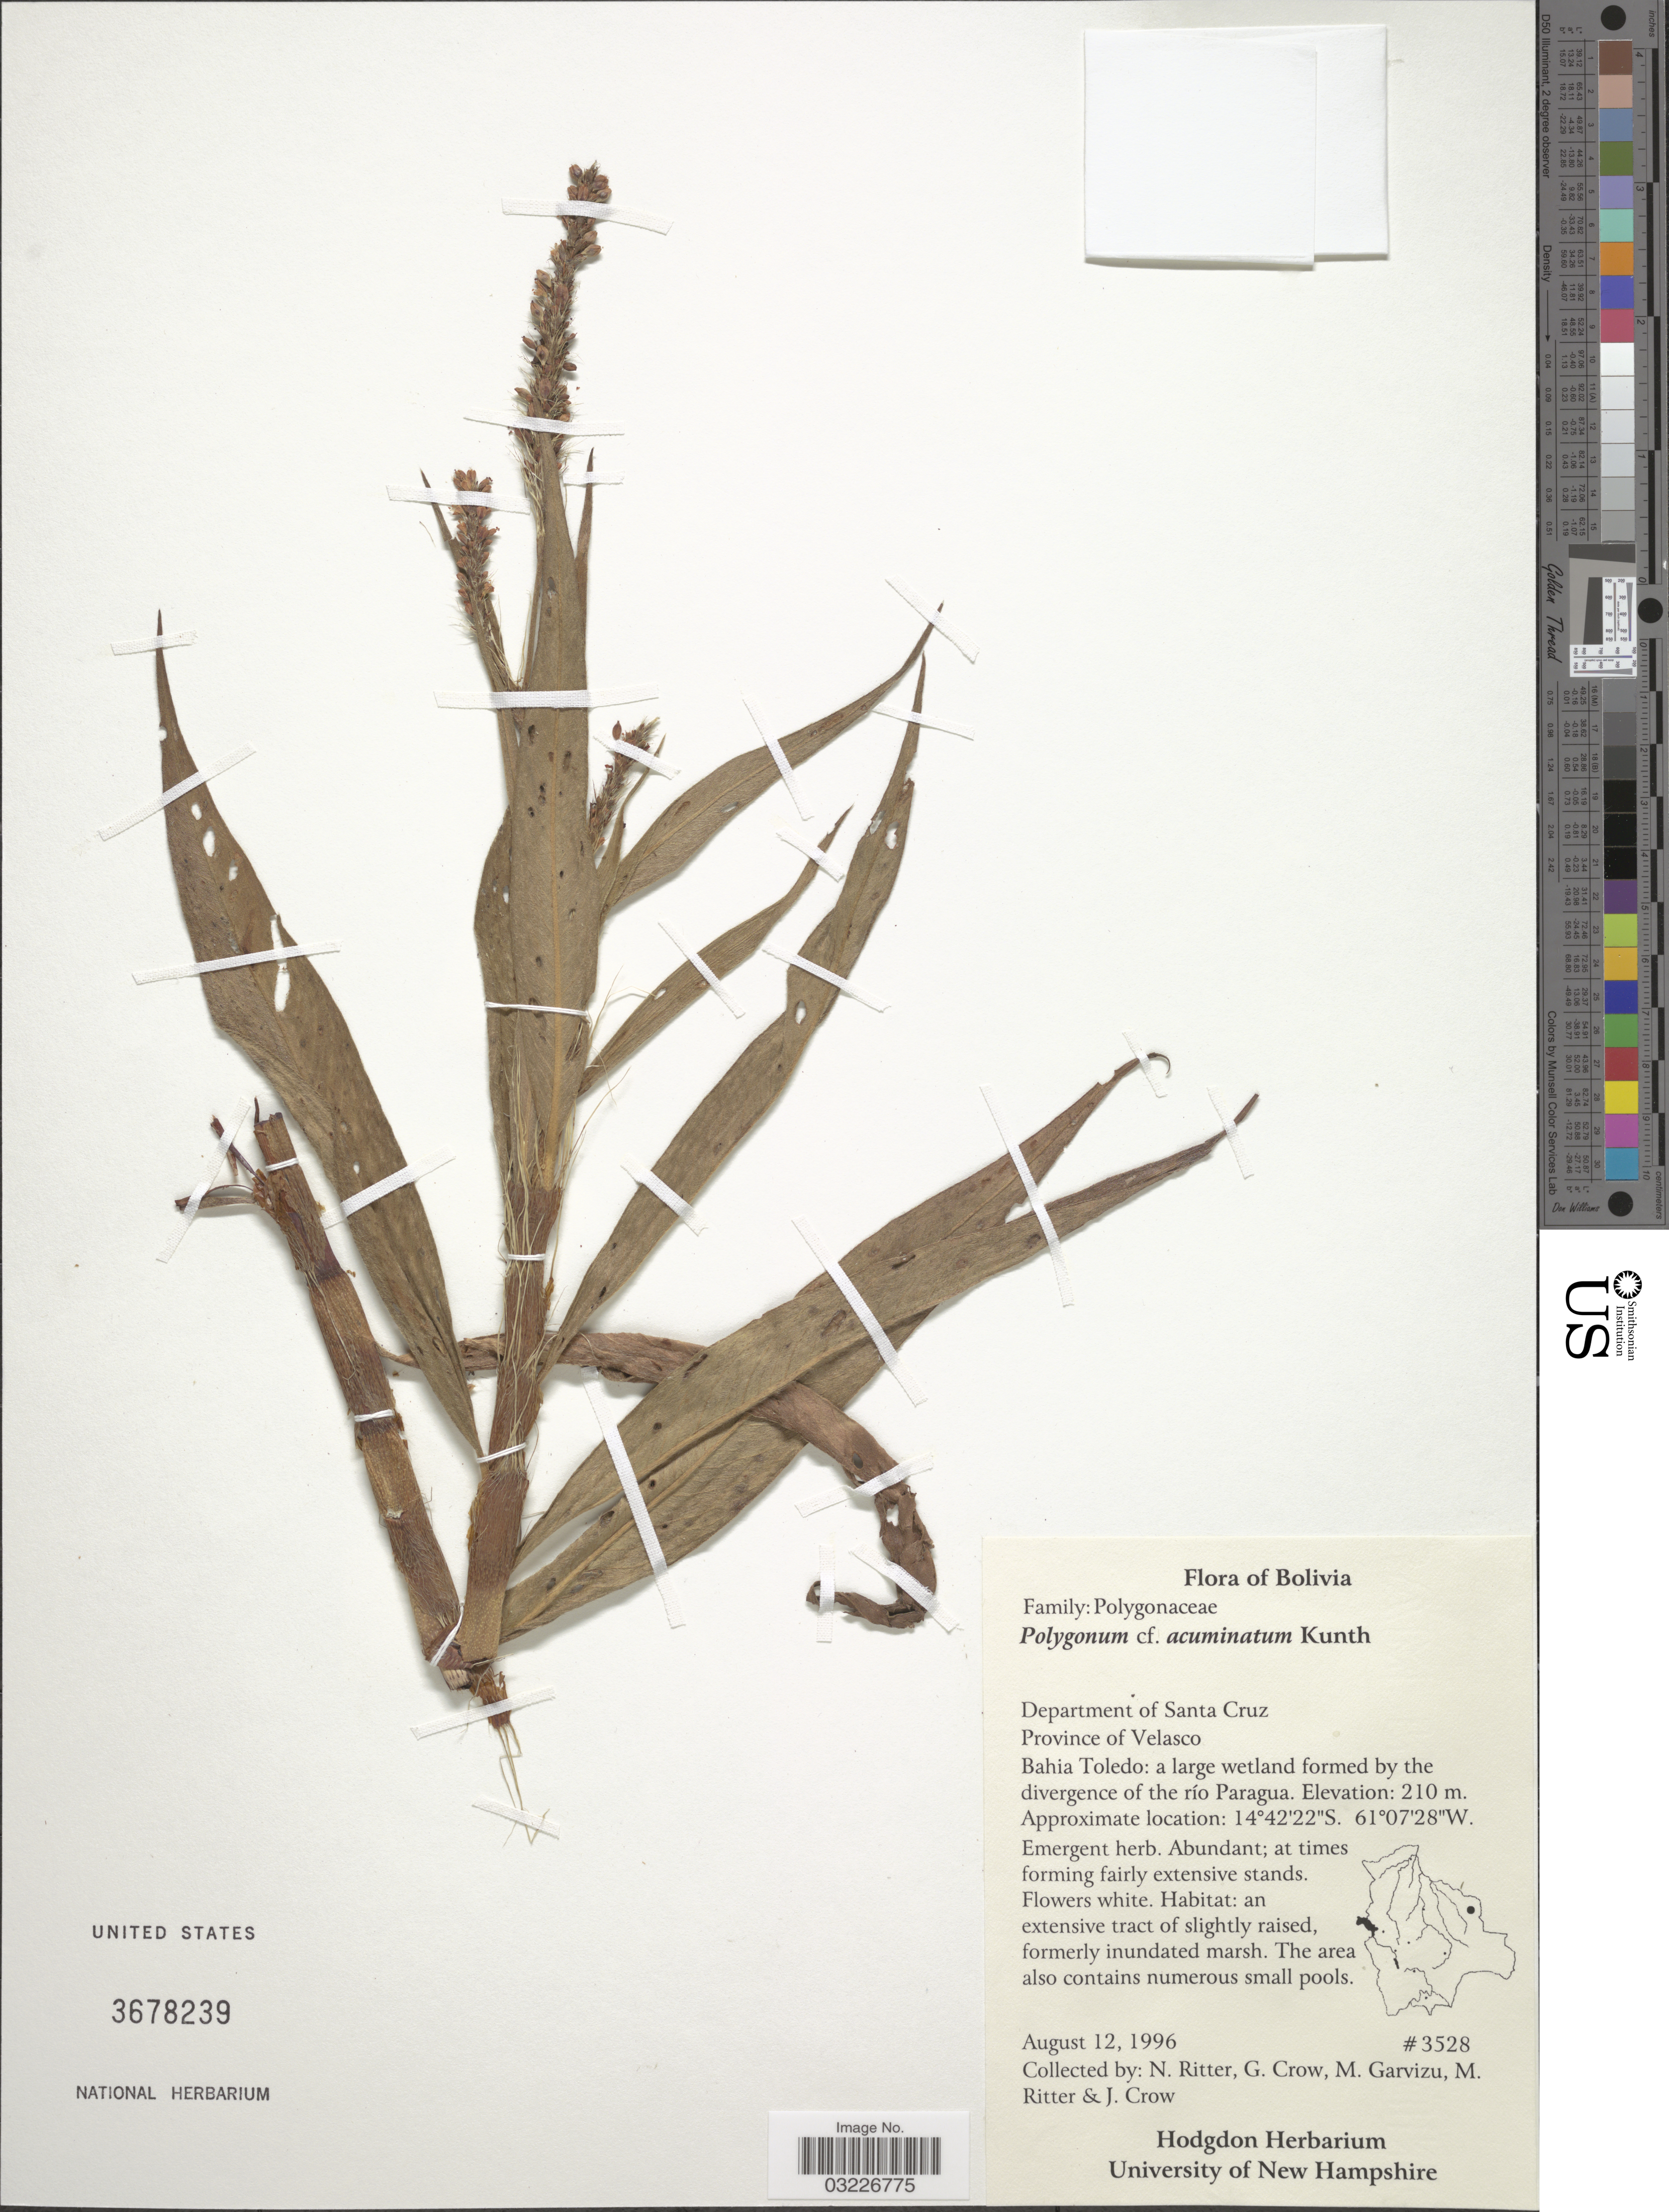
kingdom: Plantae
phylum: Tracheophyta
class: Magnoliopsida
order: Caryophyllales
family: Polygonaceae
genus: Polygonum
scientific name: Polygonum acuminatum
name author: Kunth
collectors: N. Ritter, G. Crow, M. Garvizu, M. Ritter & J. Crow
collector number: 3528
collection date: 1996-08-12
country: Bolivia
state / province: Santa Cruz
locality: Department of Santa Cruz. Province of Velasco. Bahia Toledo: a large wetland formed by the divergence of the río Paragua.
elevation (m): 210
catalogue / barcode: US 3678239